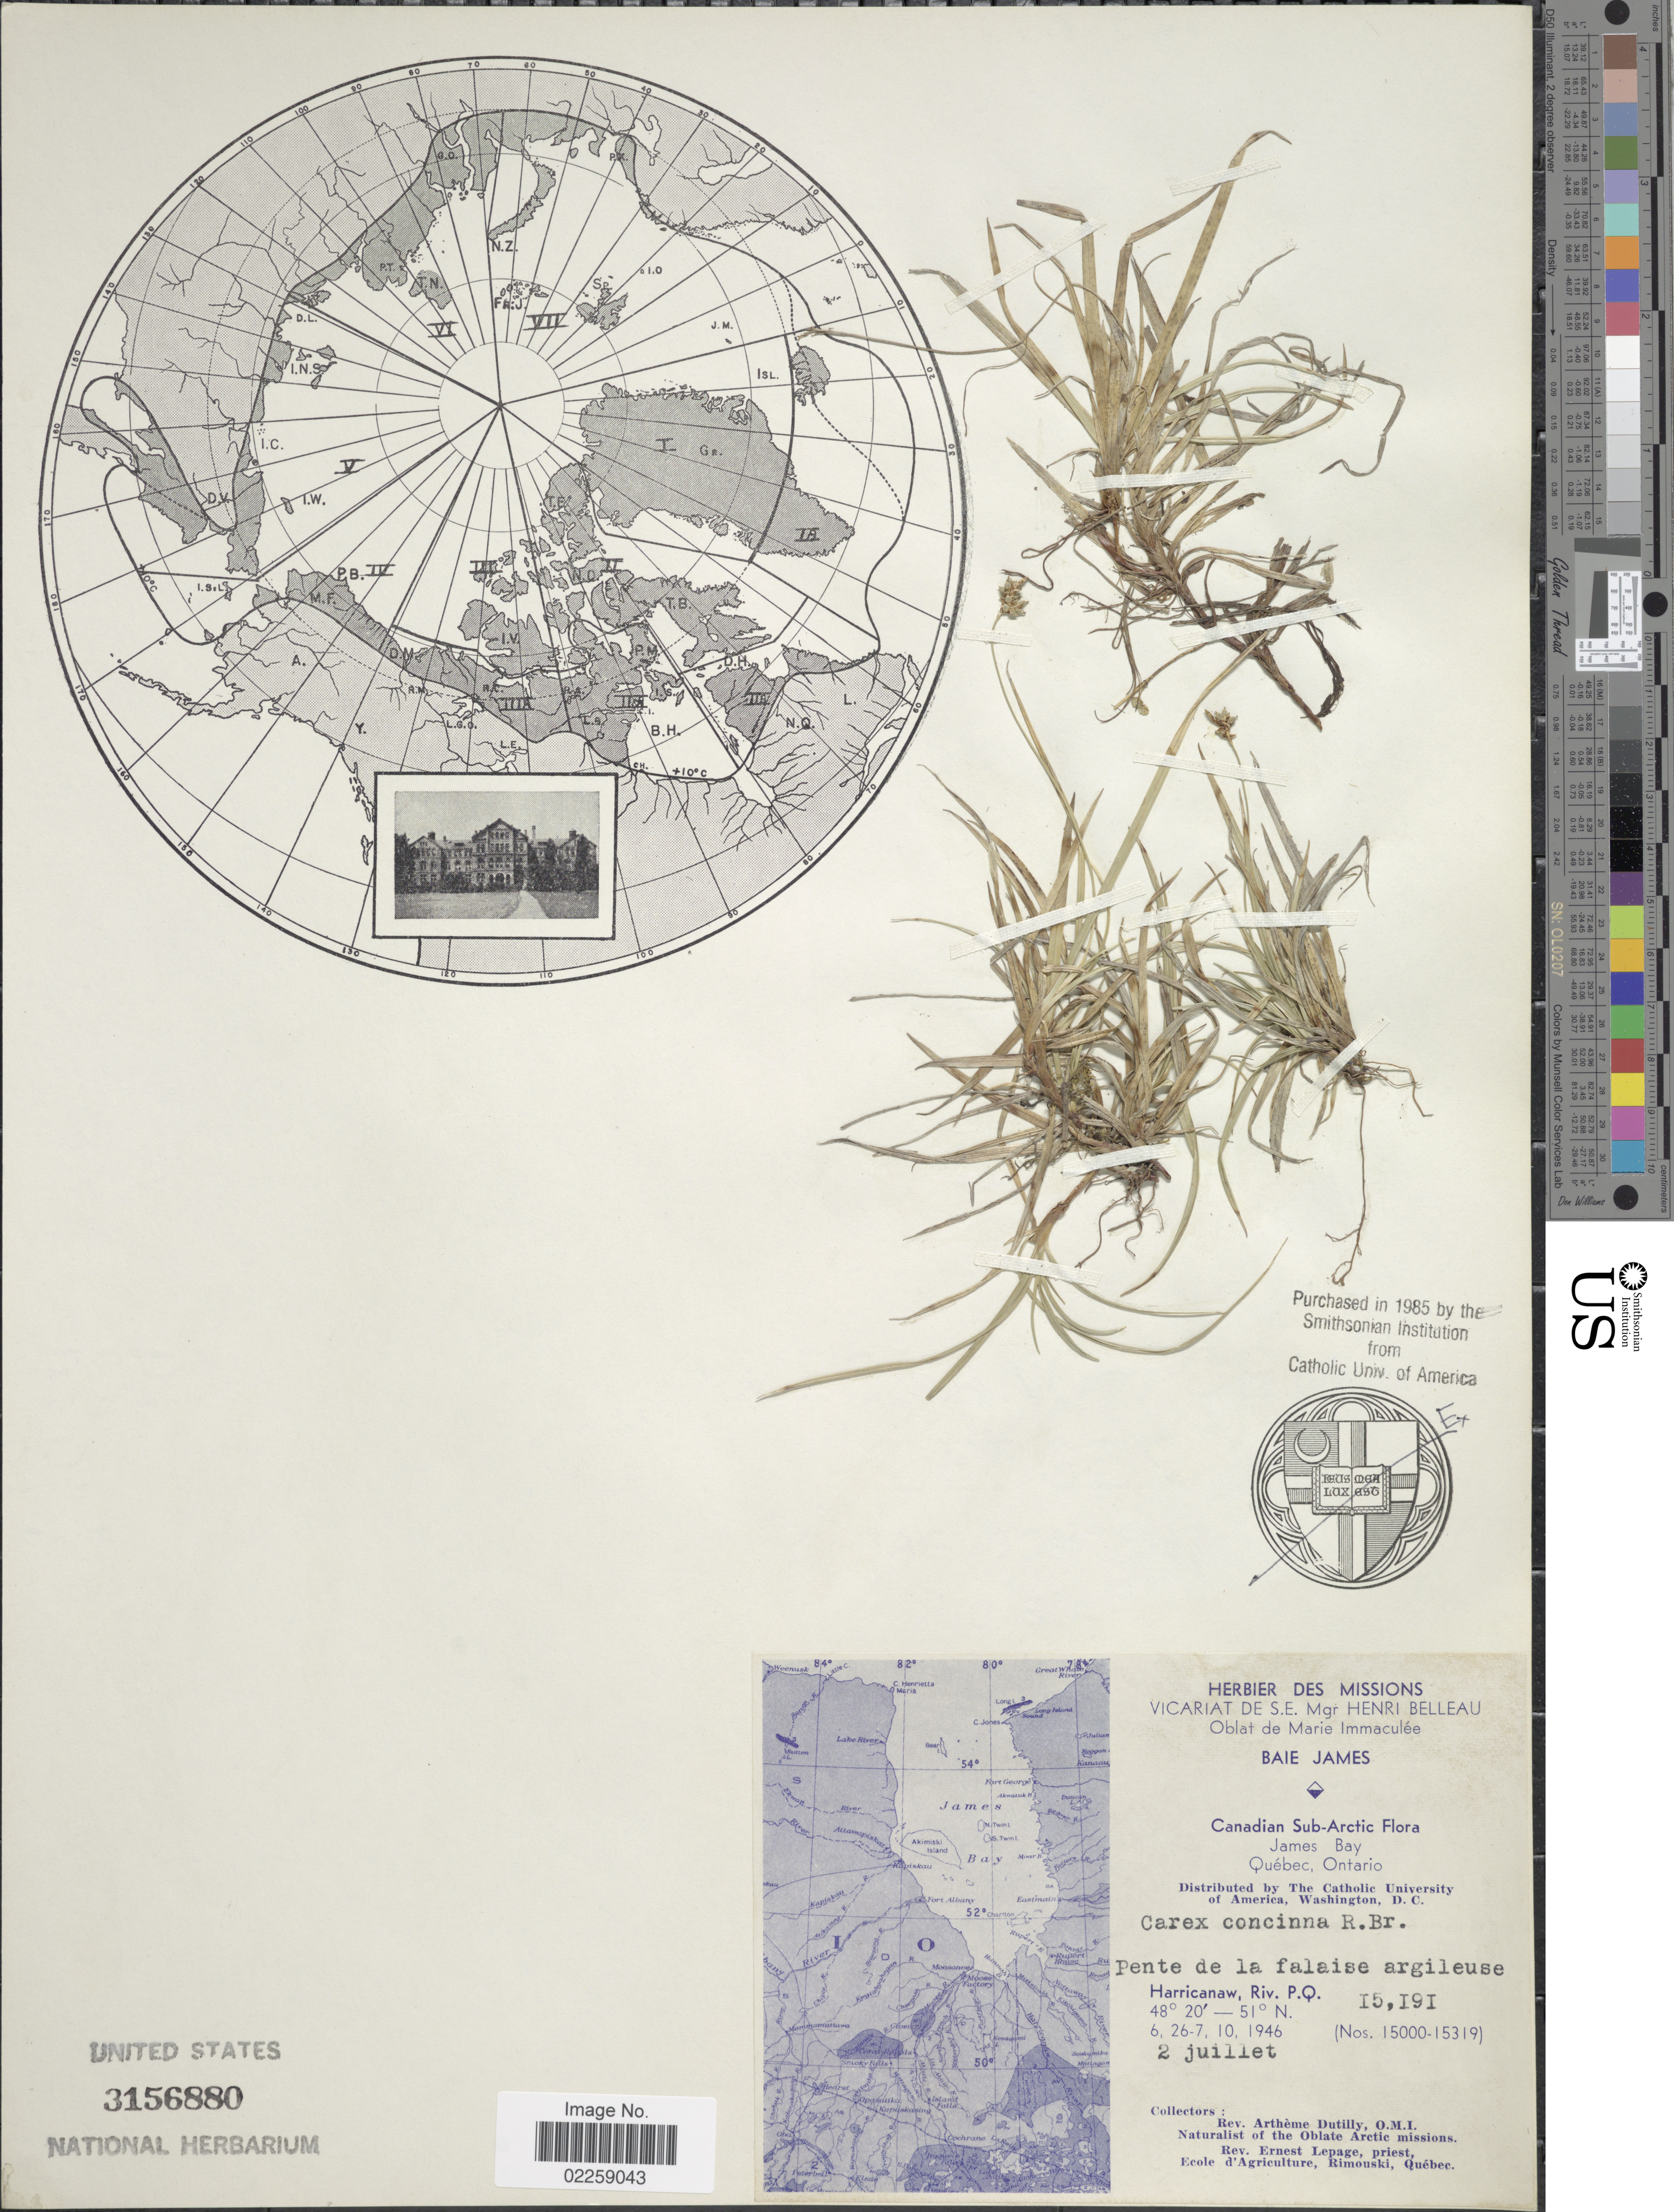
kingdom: Plantae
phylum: Tracheophyta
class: Liliopsida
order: Poales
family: Cyperaceae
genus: Carex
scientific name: Carex concinna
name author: R. Br.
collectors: A. Dutilly & E. Lepage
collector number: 15191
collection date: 1946-07-02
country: Canada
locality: Canadian Sub- Arctic. James Bay, Quebec, Ontario. Pente de la falaise argileuse, Harricanaw, Riv. P.Q.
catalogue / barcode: US 3156880